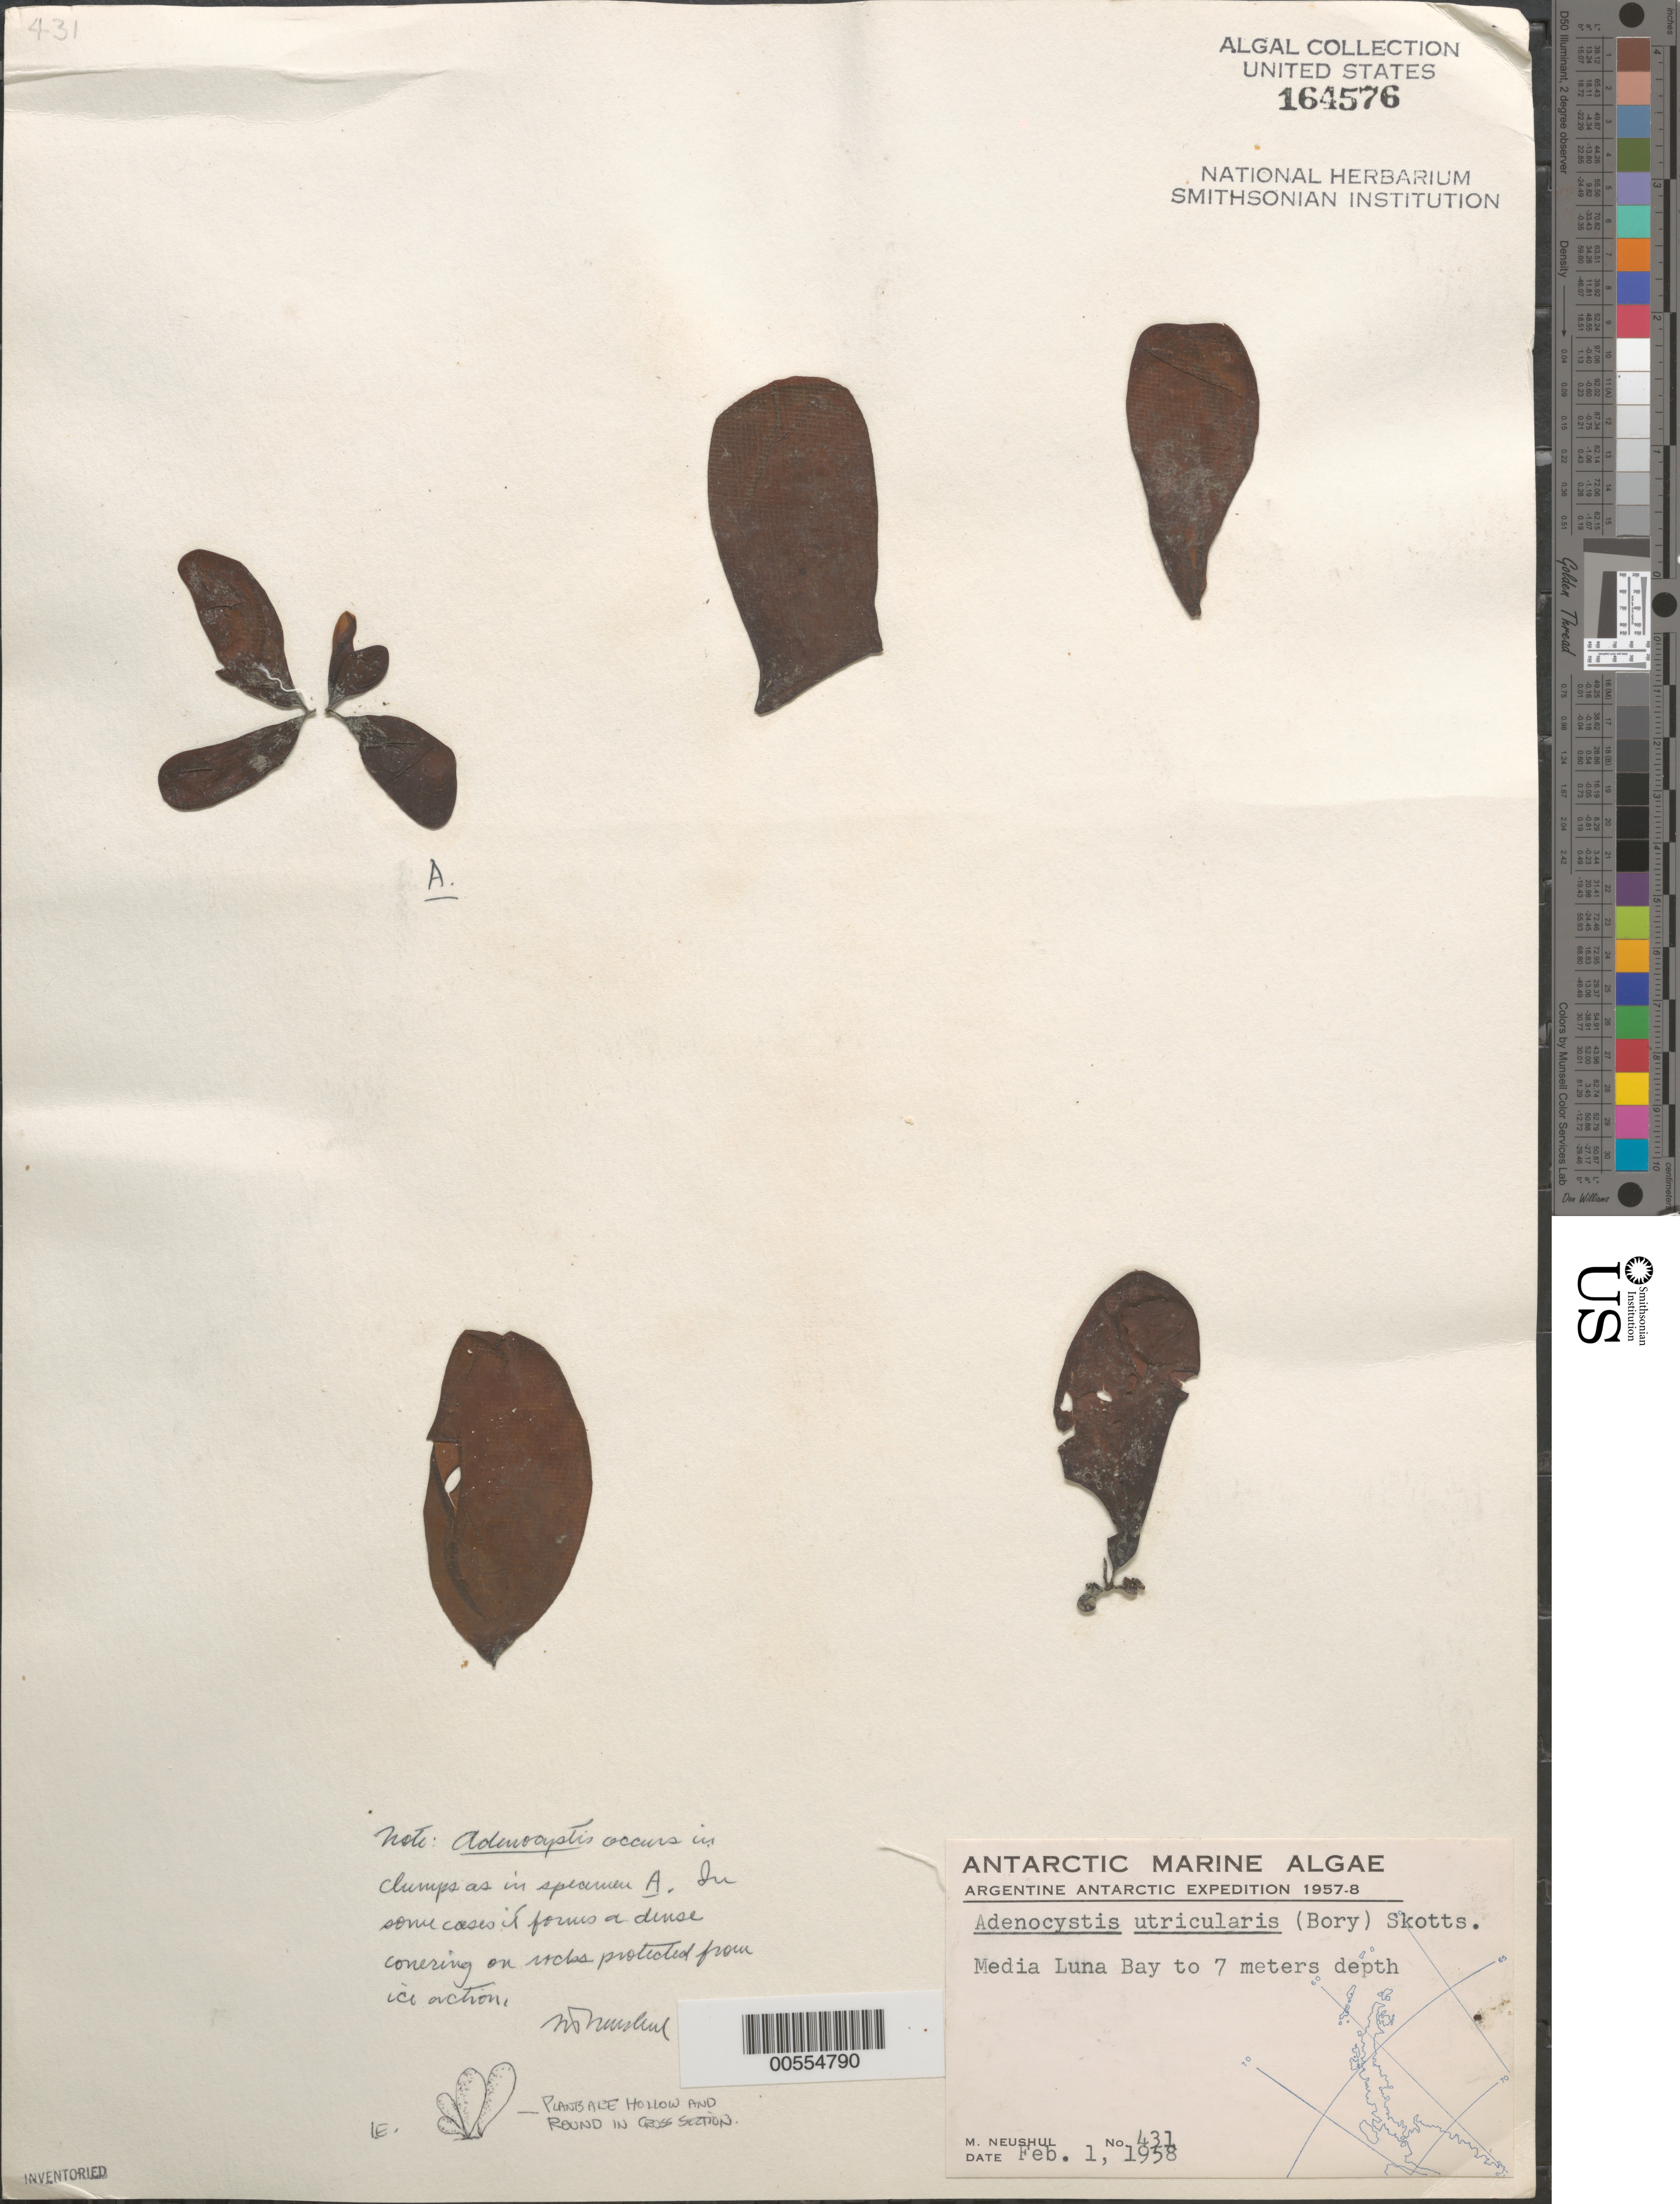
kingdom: Chromista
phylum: Ochrophyta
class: Phaeophyceae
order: Ectocarpales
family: Adenocystaceae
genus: Adenocystis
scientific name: Adenocystis utricularis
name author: (Bory) Skottsberg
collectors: M. Neushul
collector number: Neushul 431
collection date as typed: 01 Feb 1958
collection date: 1958-02-01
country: Antarctica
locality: Media Luna Bay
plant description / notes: Argentine Antarctic Expedition, 1957-1958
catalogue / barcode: US 164576